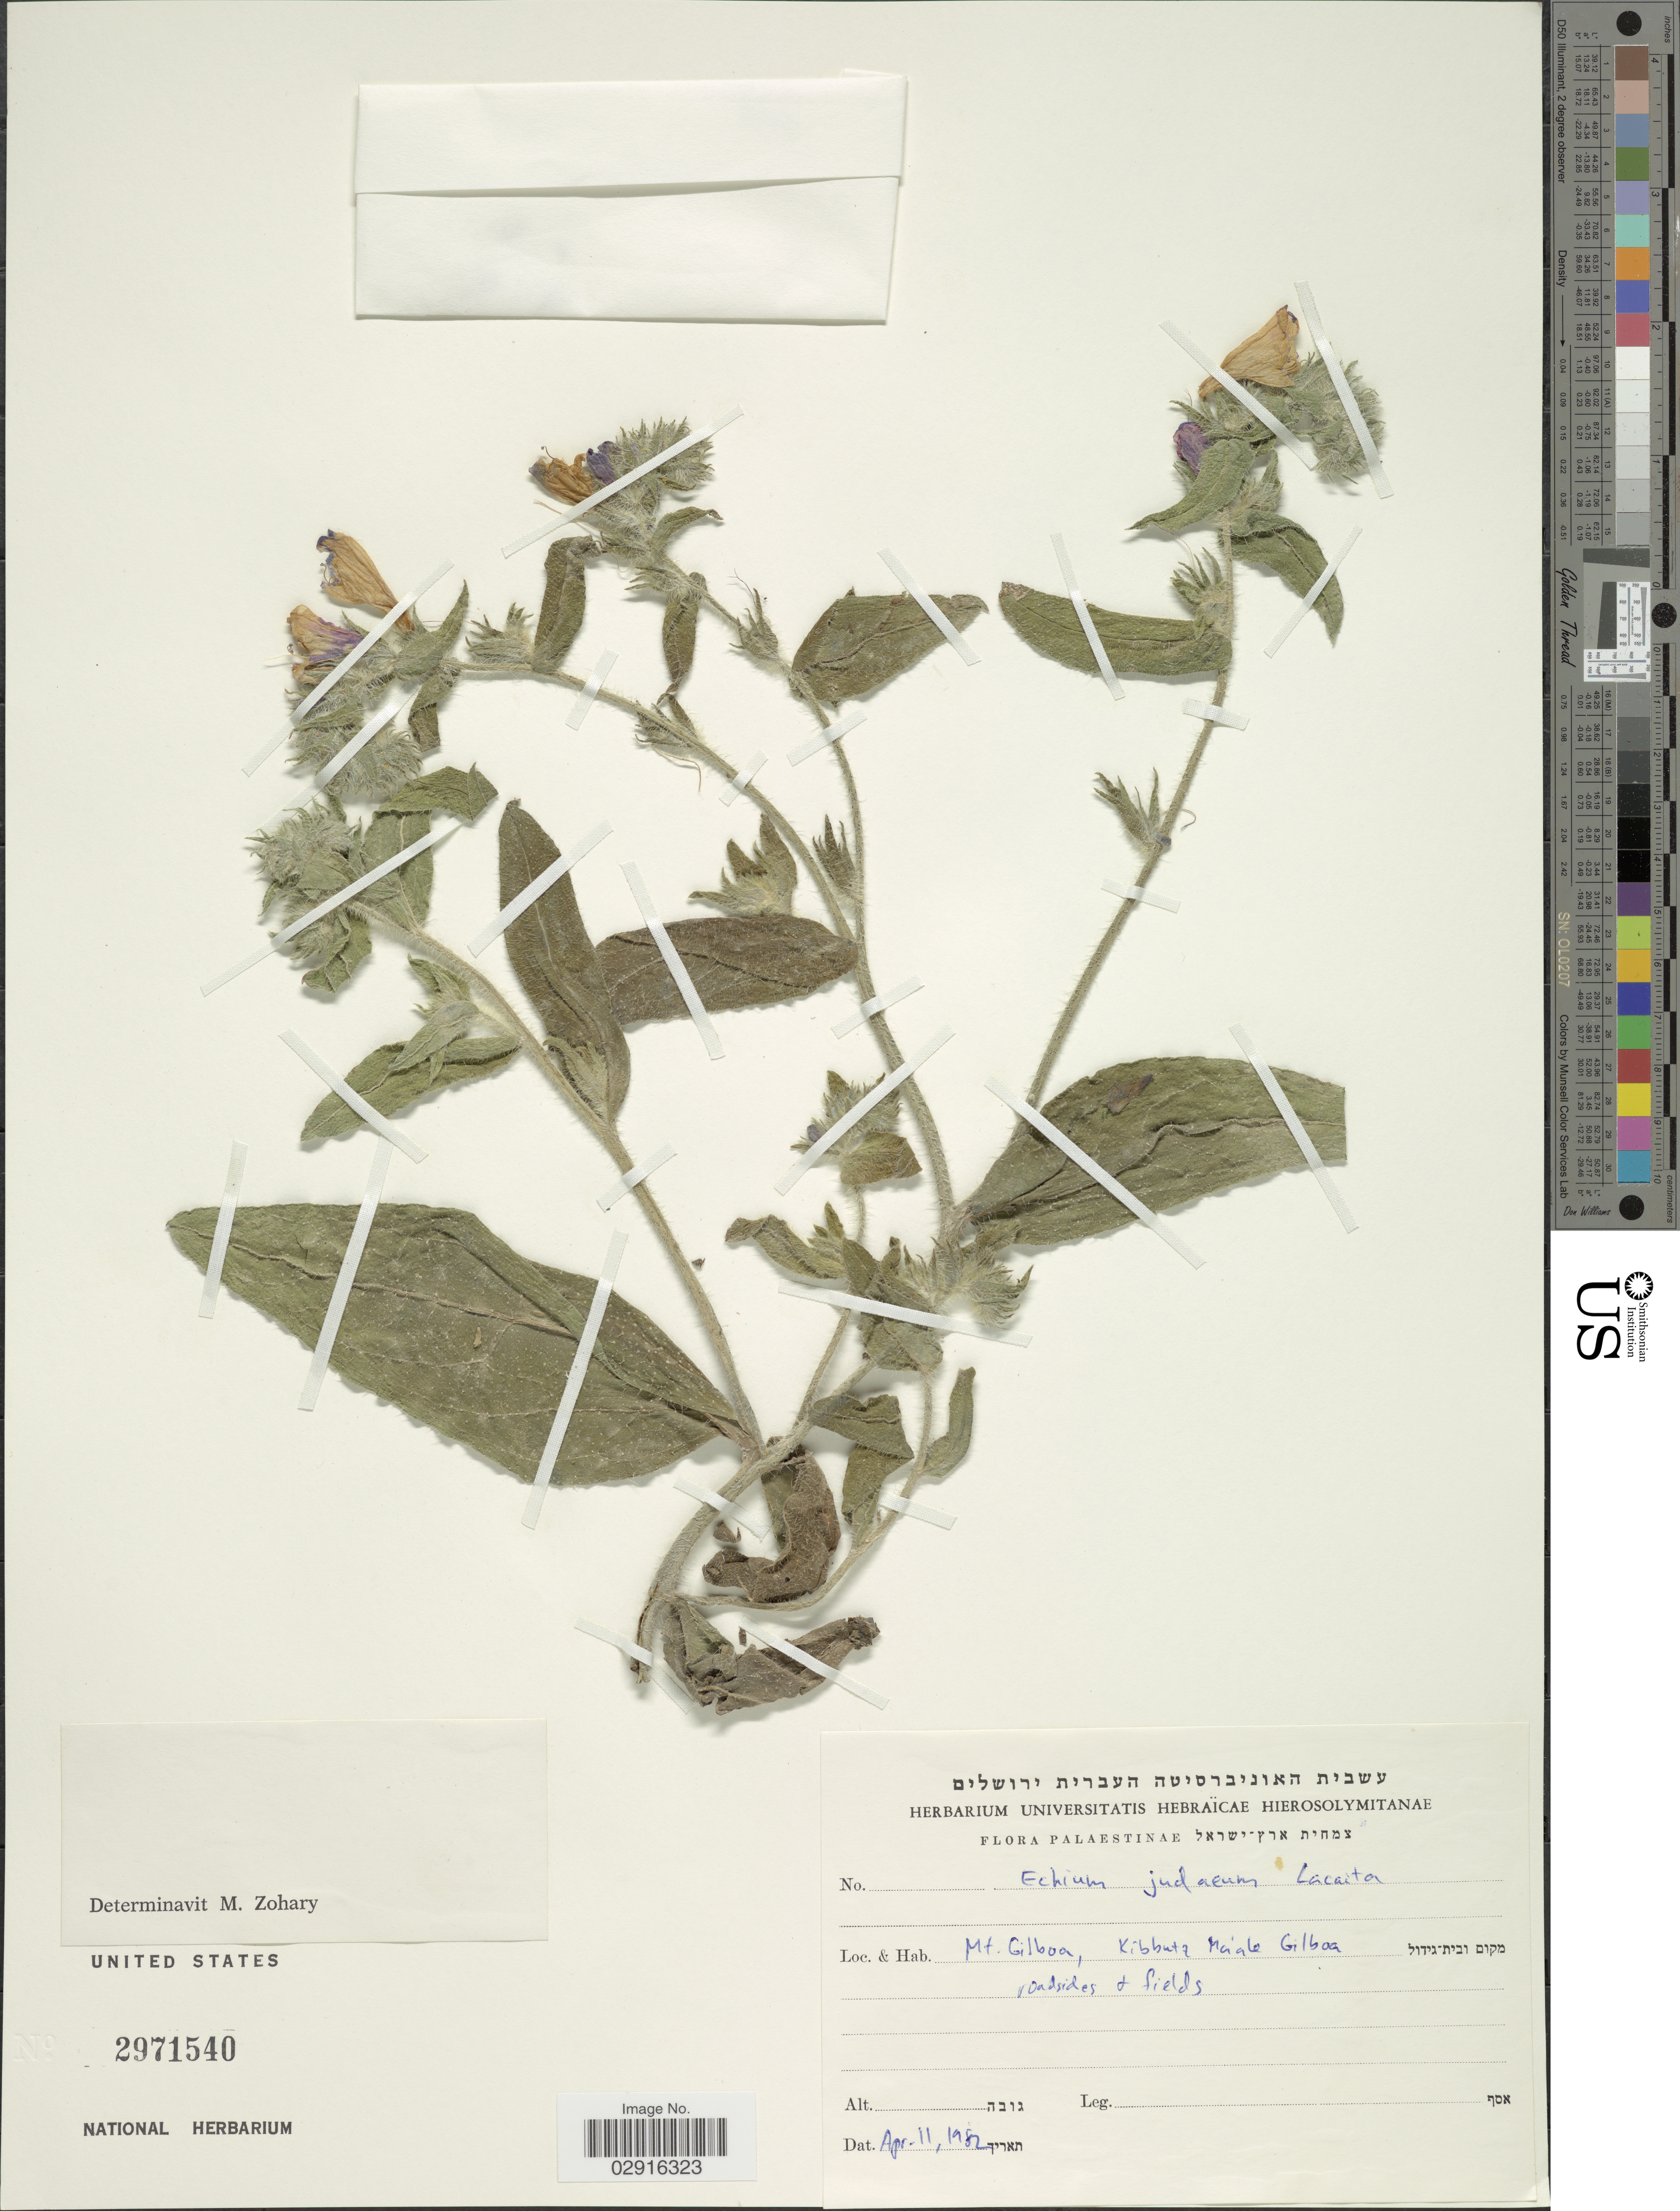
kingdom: Plantae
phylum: Tracheophyta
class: Magnoliopsida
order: Boraginales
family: Boraginaceae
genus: Echium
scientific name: Echium judaicum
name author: Eig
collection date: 1982-04-11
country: Israel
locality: Palaestinae. Mt. Gilboa. Kibbutz Ma'ale Gilboa.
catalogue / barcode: US 2971540